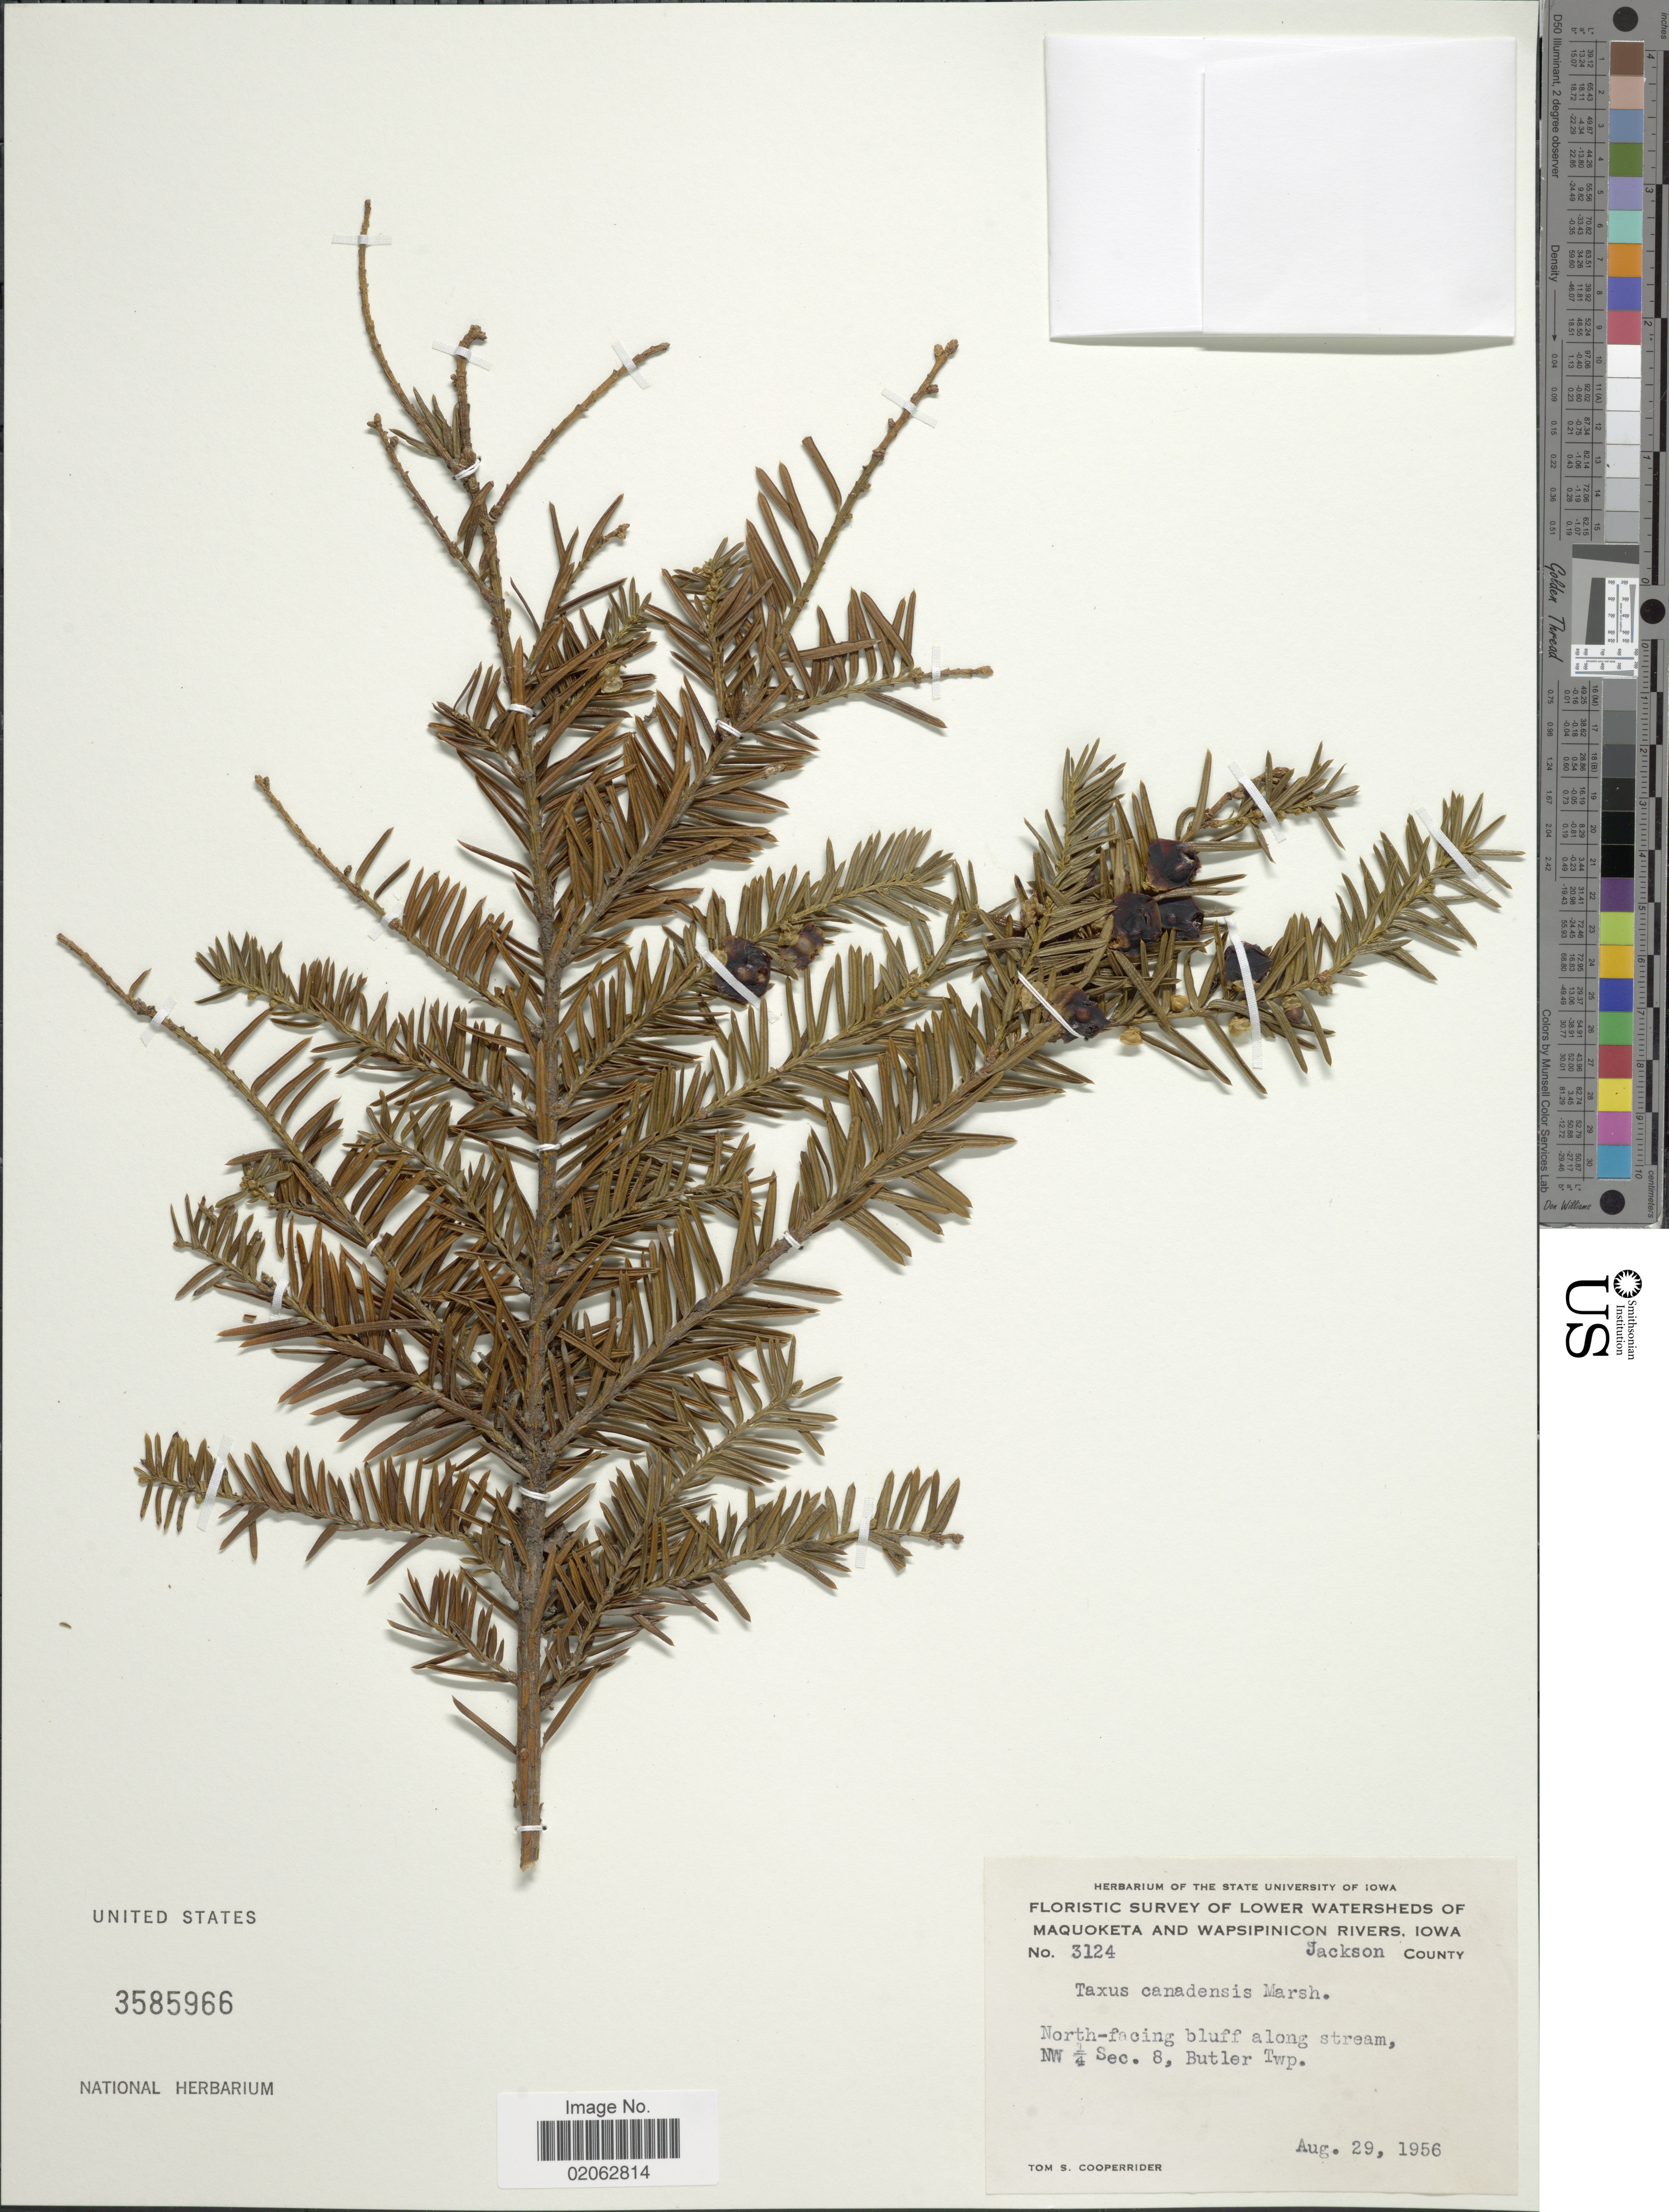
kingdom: Plantae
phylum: Tracheophyta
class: Pinopsida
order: Pinales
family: Taxaceae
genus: Taxus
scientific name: Taxus canadensis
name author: Marshall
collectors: T. S. Cooperrider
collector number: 3124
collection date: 1956-08-29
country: United States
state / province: Iowa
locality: Floristic Survey of Lower Watersheds of Maquoketa and Wapisipinicon Rivers, Iowa, Jackson County North-facing bluff along stream, NW ½ Sec.8, Butler Twp.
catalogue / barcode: US 3585966